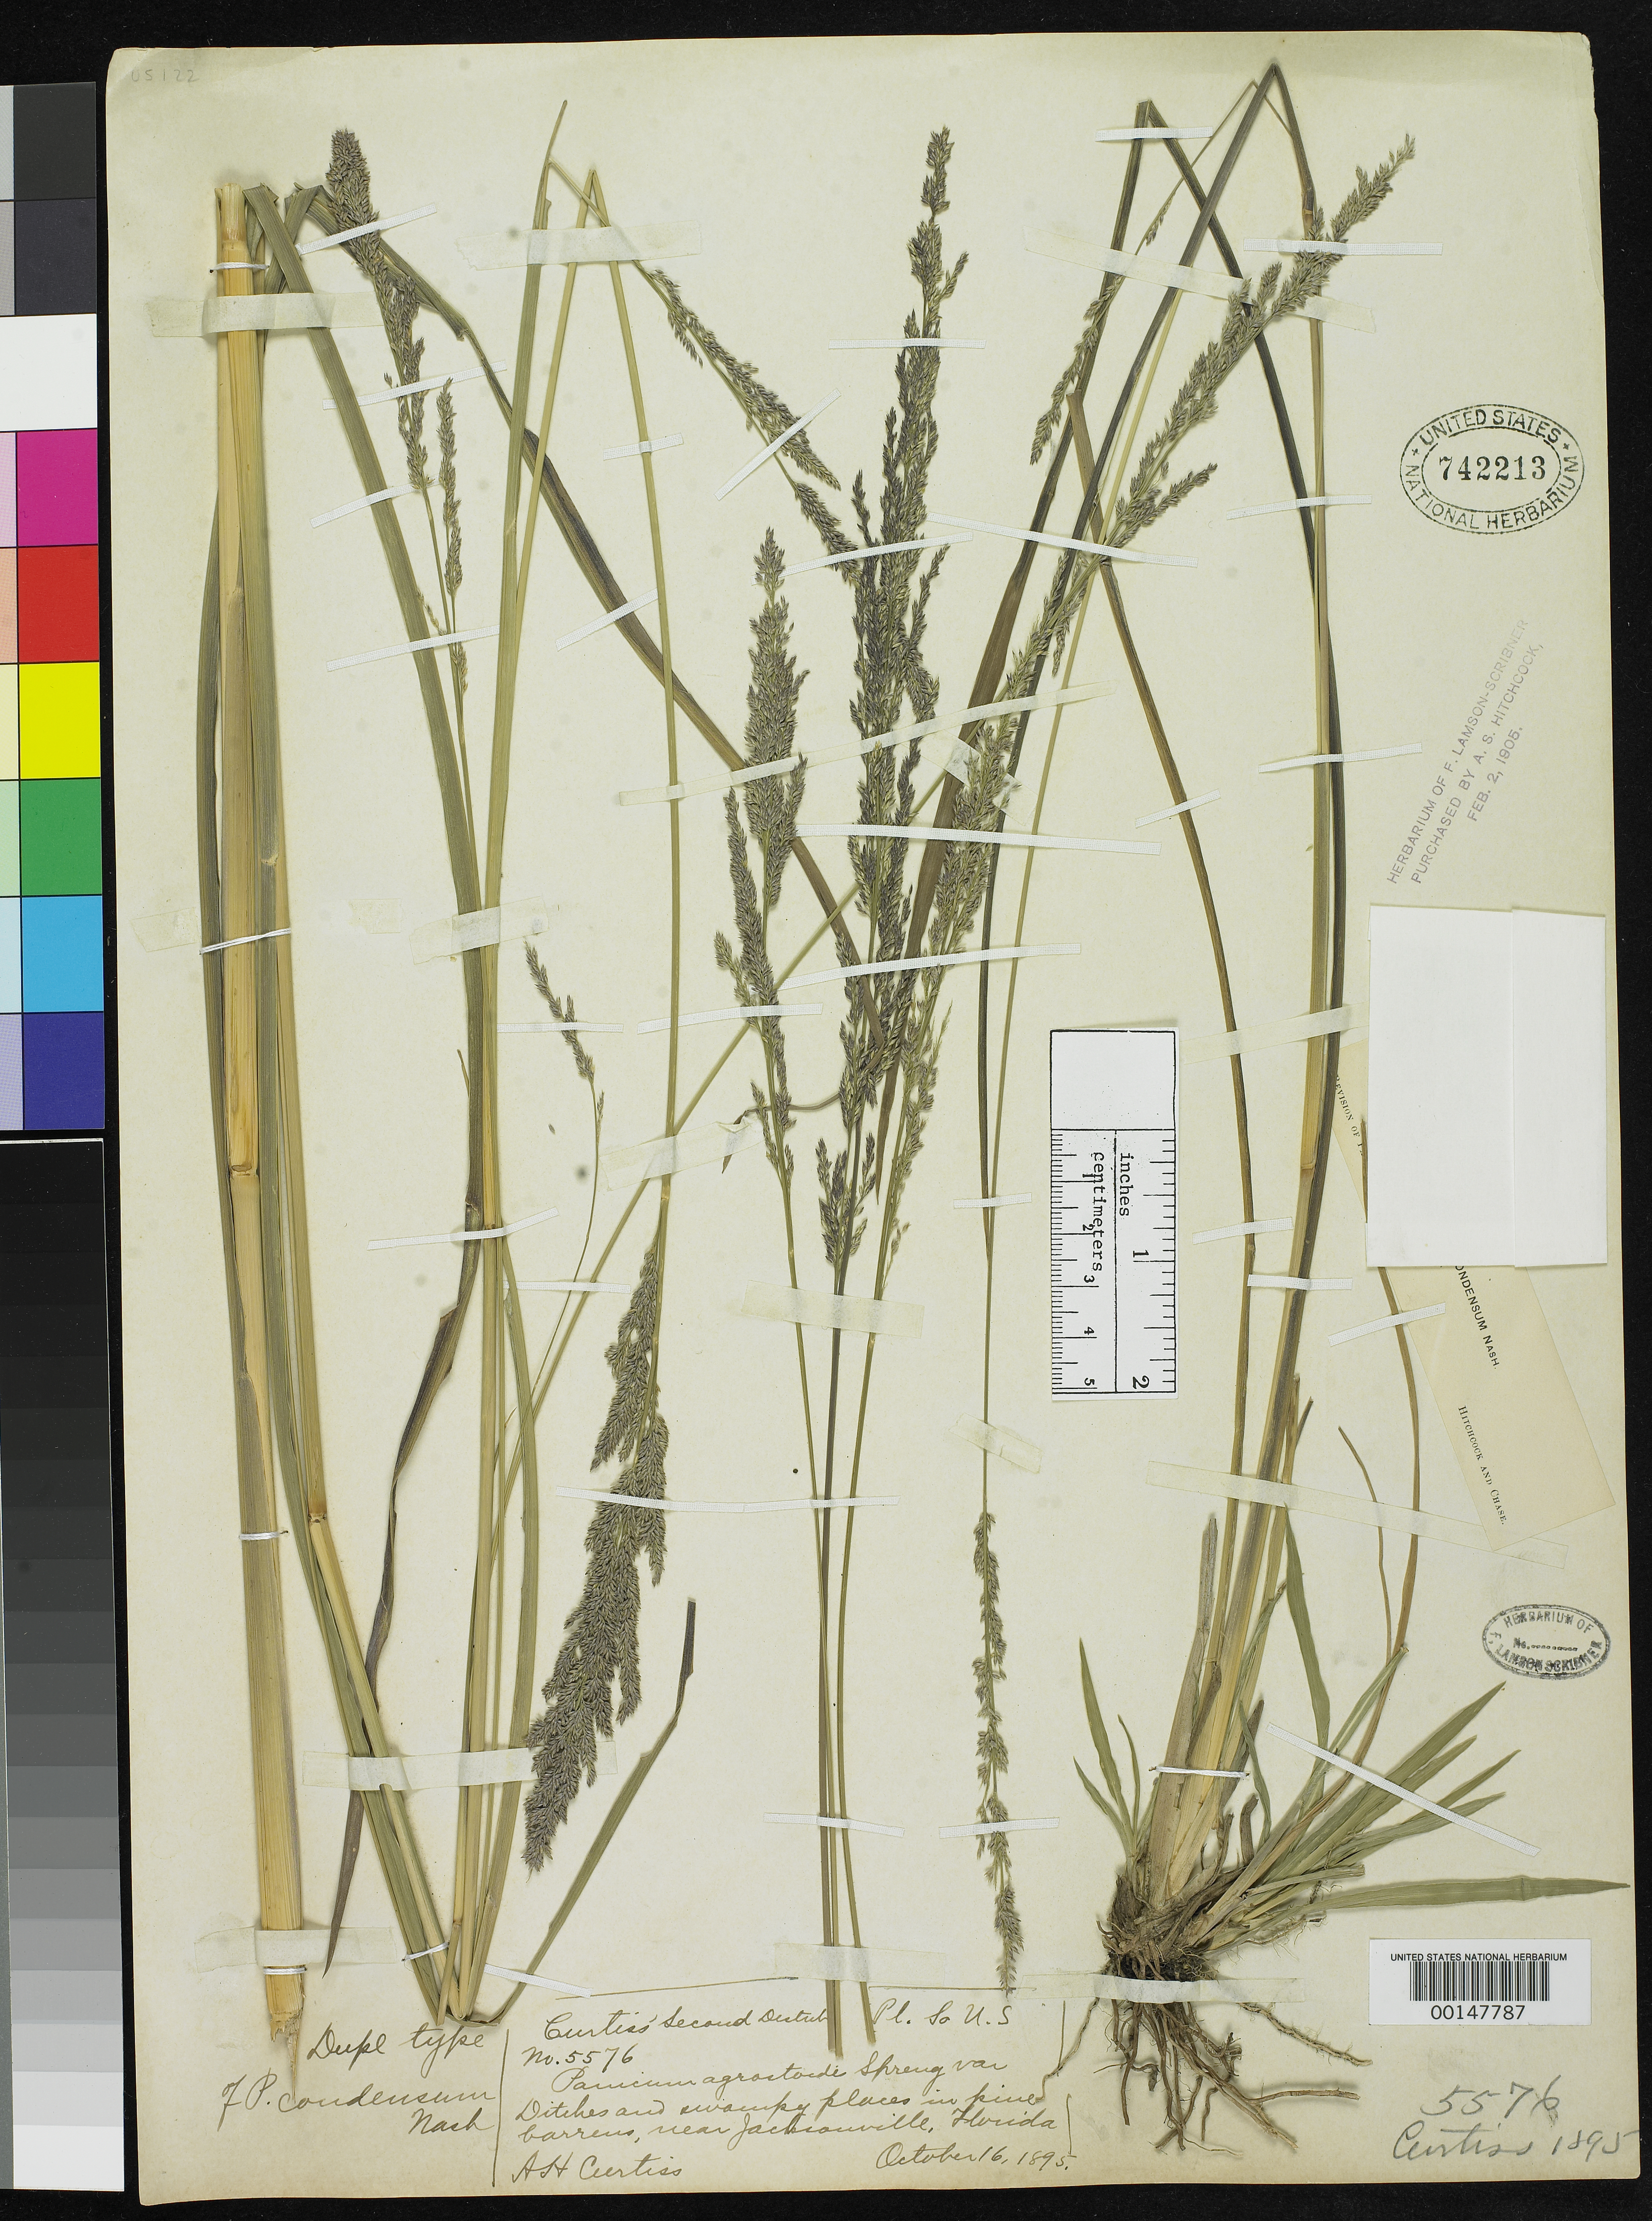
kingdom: Plantae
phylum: Tracheophyta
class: Liliopsida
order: Poales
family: Poaceae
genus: Panicum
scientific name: Panicum condensum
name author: Nash in Small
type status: Isotype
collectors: A. H. Curtiss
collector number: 5576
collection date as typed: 16 Oct 1895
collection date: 1895-10-16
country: United States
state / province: Florida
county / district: Duval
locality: Near Jacksonville.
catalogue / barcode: US 742213